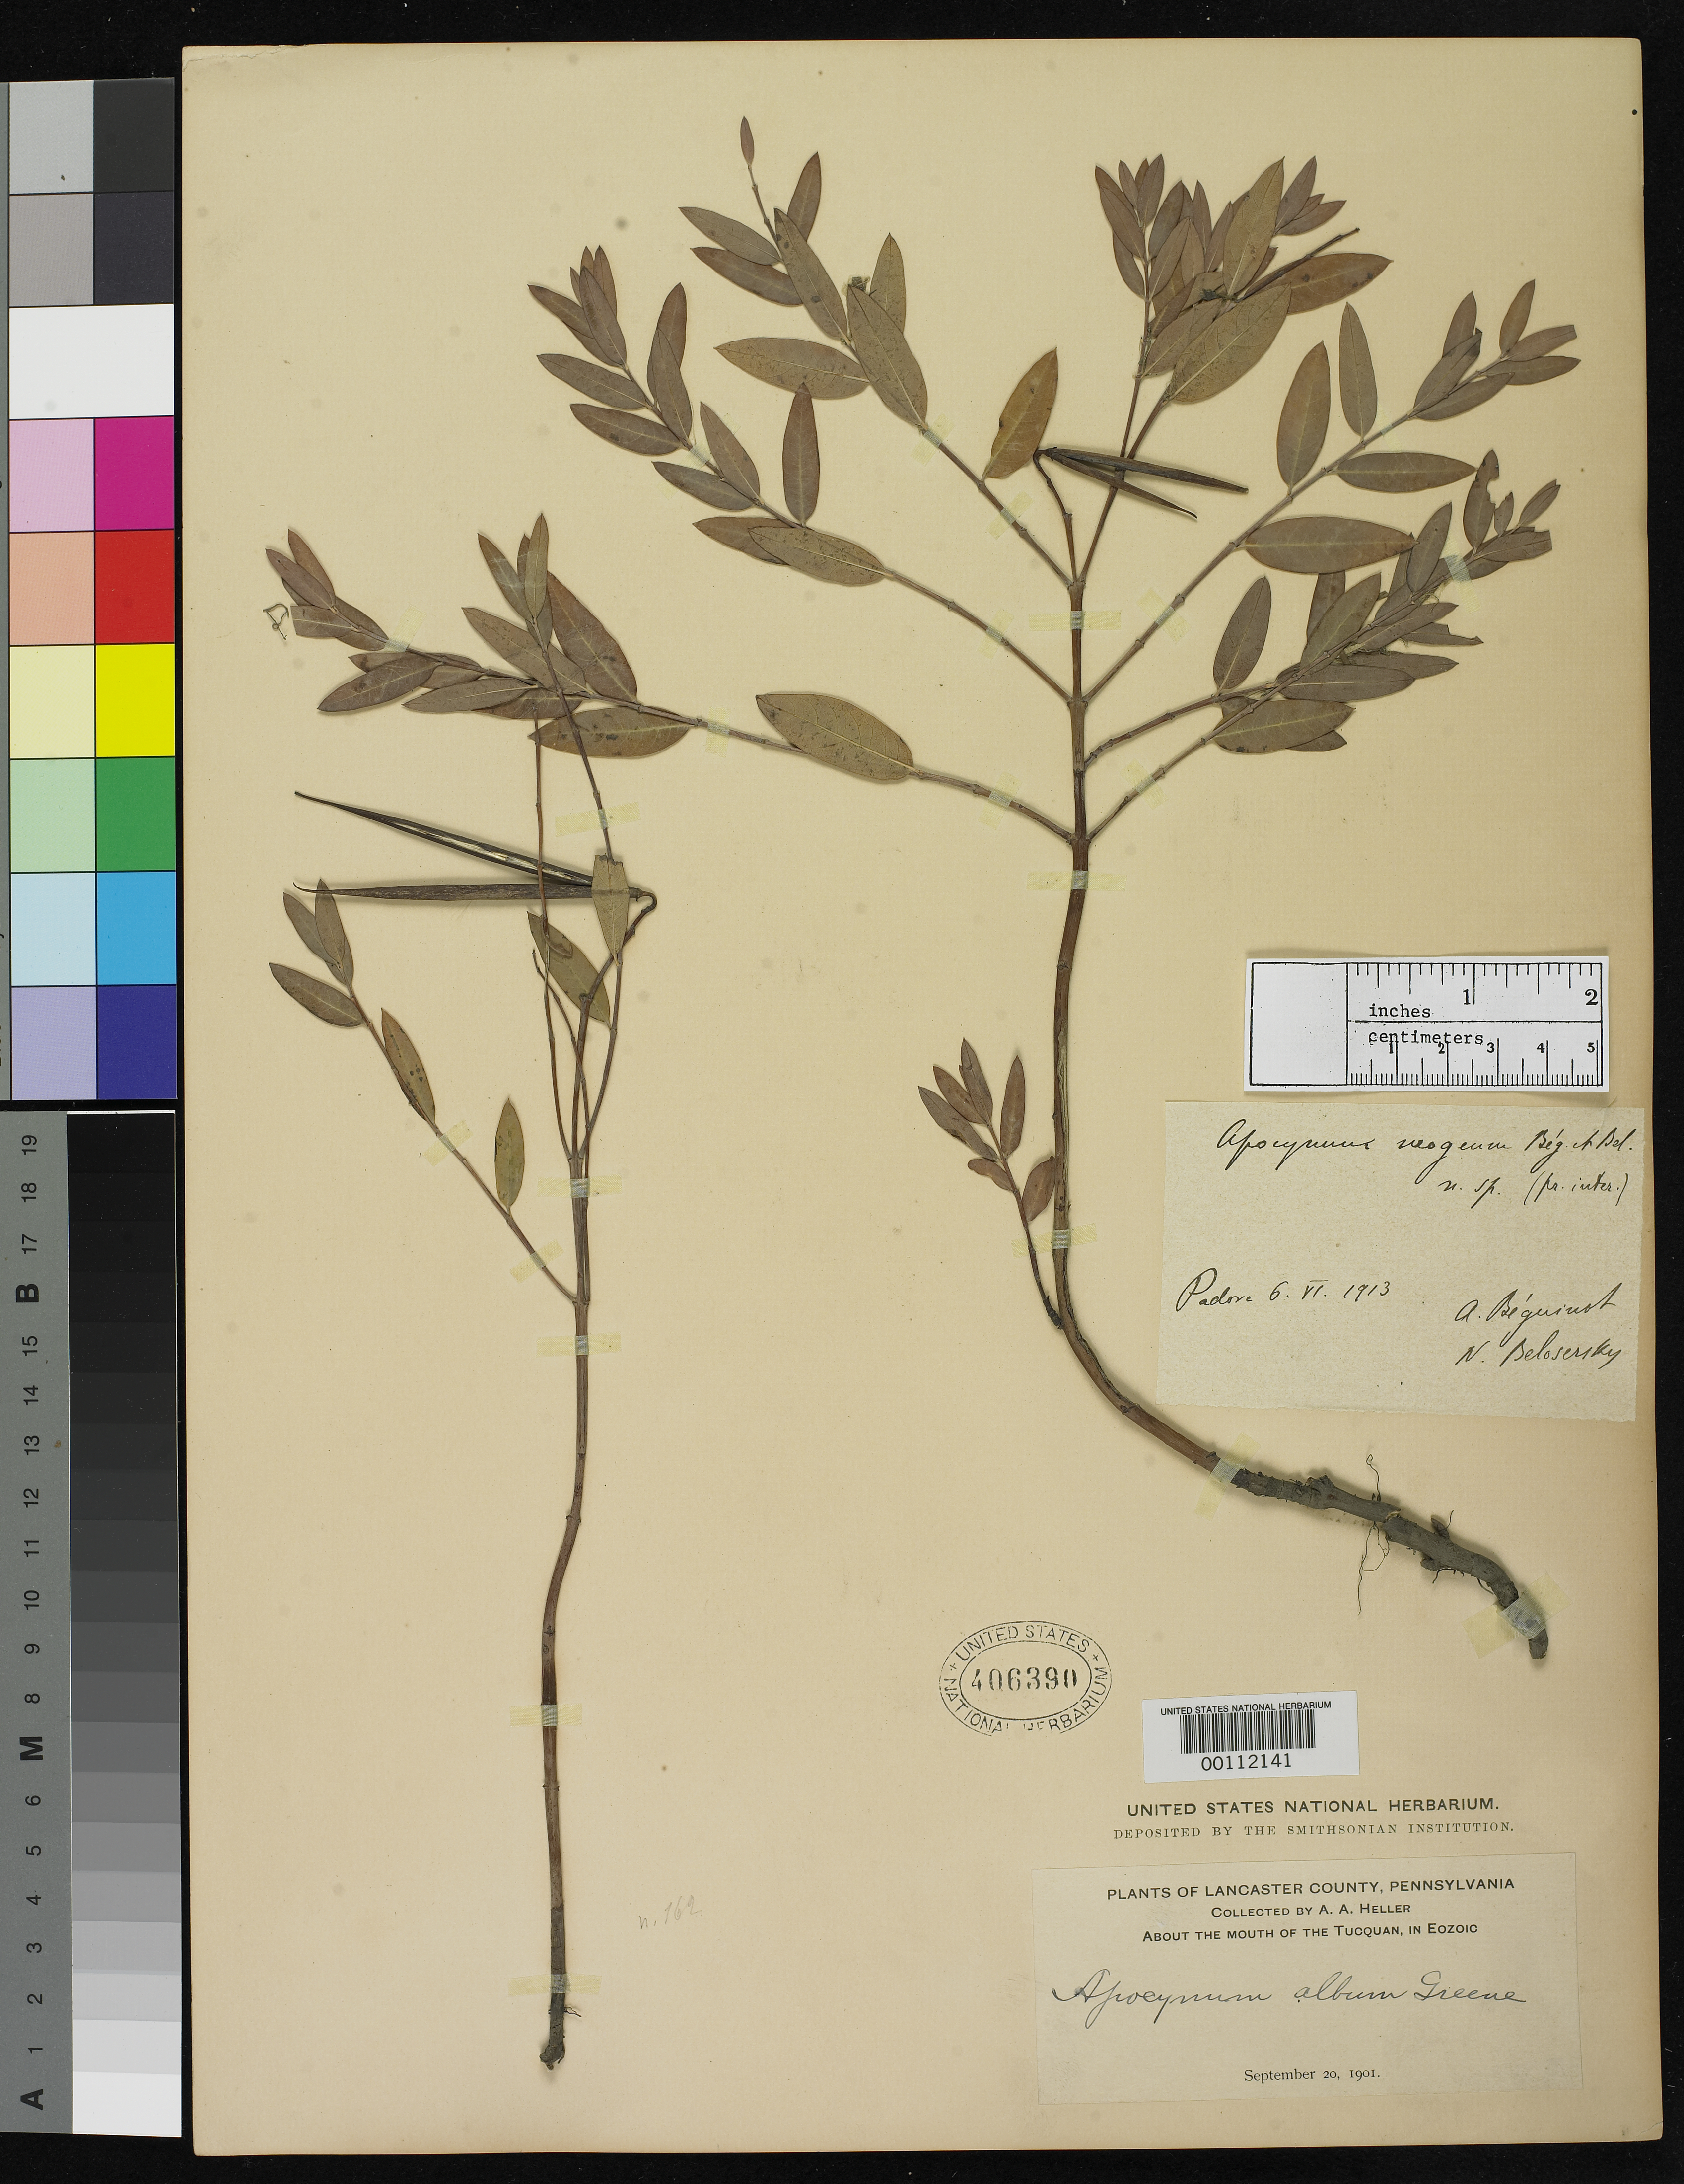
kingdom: Plantae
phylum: Tracheophyta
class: Magnoliopsida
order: Gentianales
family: Apocynaceae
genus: Apocynum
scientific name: Apocynum neogeum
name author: Bég. & Belosersky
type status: Type Collection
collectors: A. A. Heller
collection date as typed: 20 Sep 1901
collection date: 1901-09-20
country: United States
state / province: Pennsylvania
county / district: Lancaster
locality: Tuquan River.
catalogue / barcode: US 406390